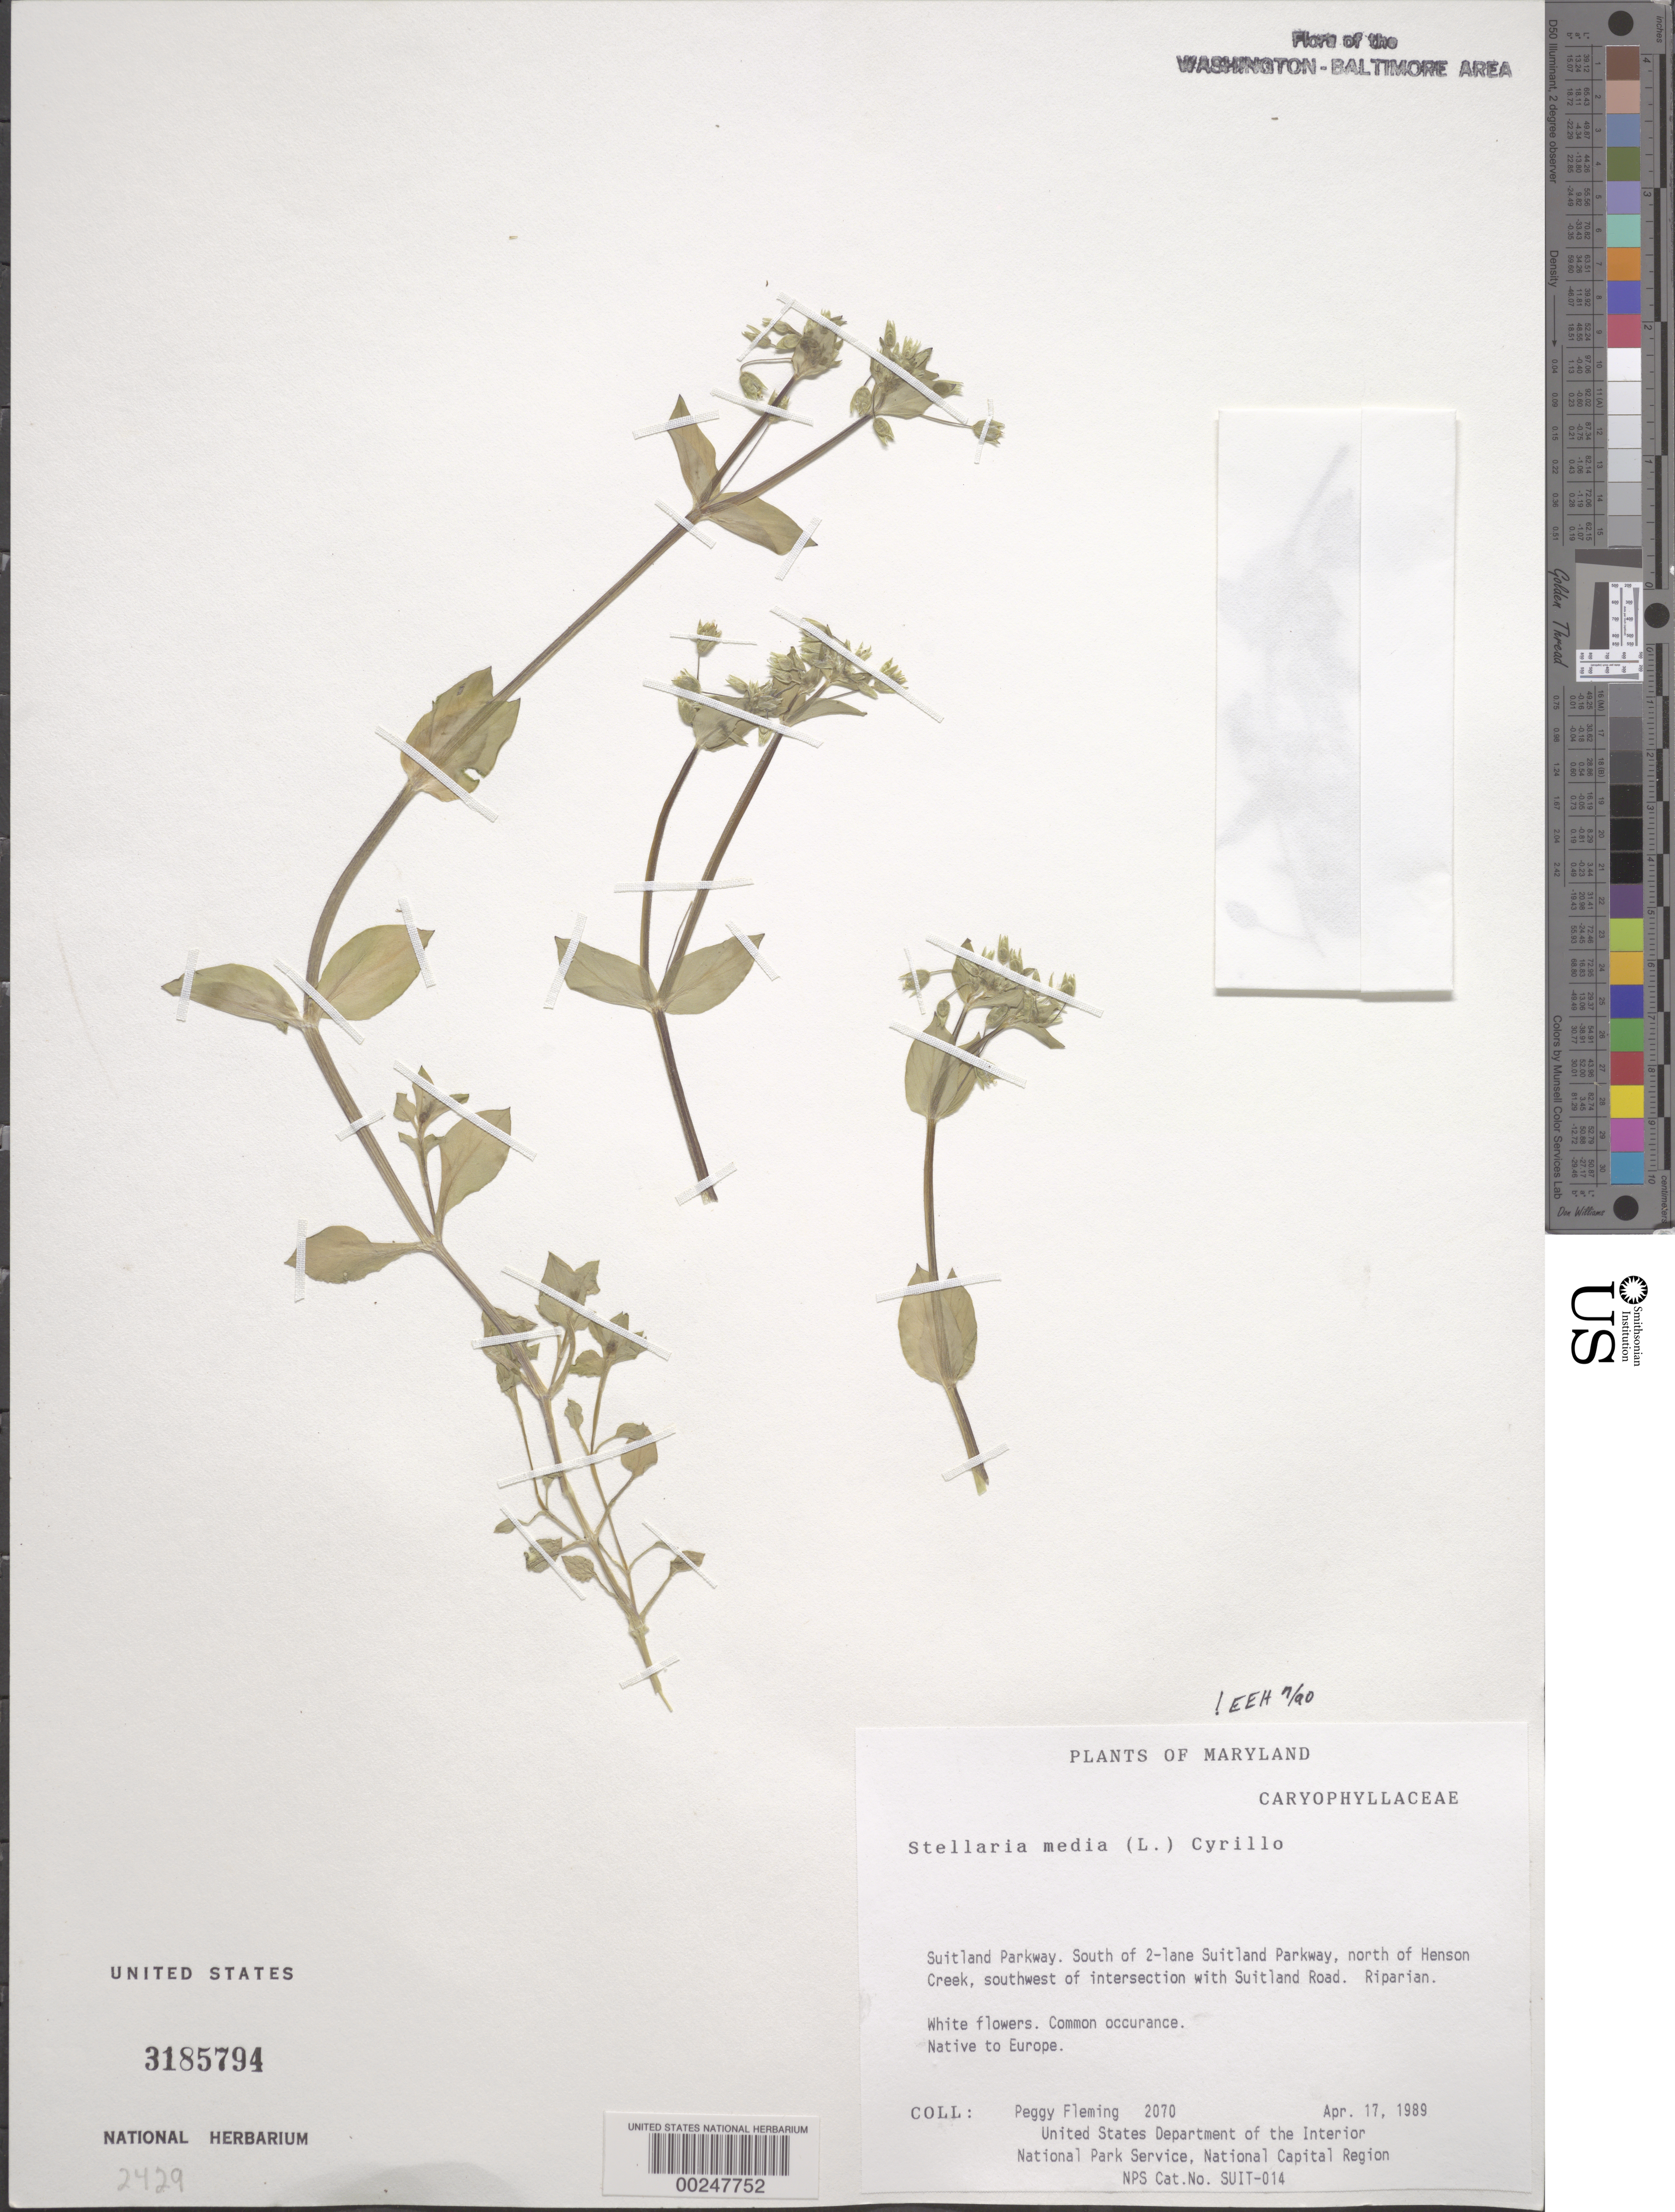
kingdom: Plantae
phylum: Tracheophyta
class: Magnoliopsida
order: Caryophyllales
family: Caryophyllaceae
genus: Stellaria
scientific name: Stellaria media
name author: (L.) Vill.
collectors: P. Fleming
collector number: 2070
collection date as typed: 17 Apr 1989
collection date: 1989-04-17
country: United States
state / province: Maryland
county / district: Prince George's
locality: Suitland Parkway, N of Henson Creek, SW of intersection with Suitland Road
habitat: Riparian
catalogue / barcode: US 3185794